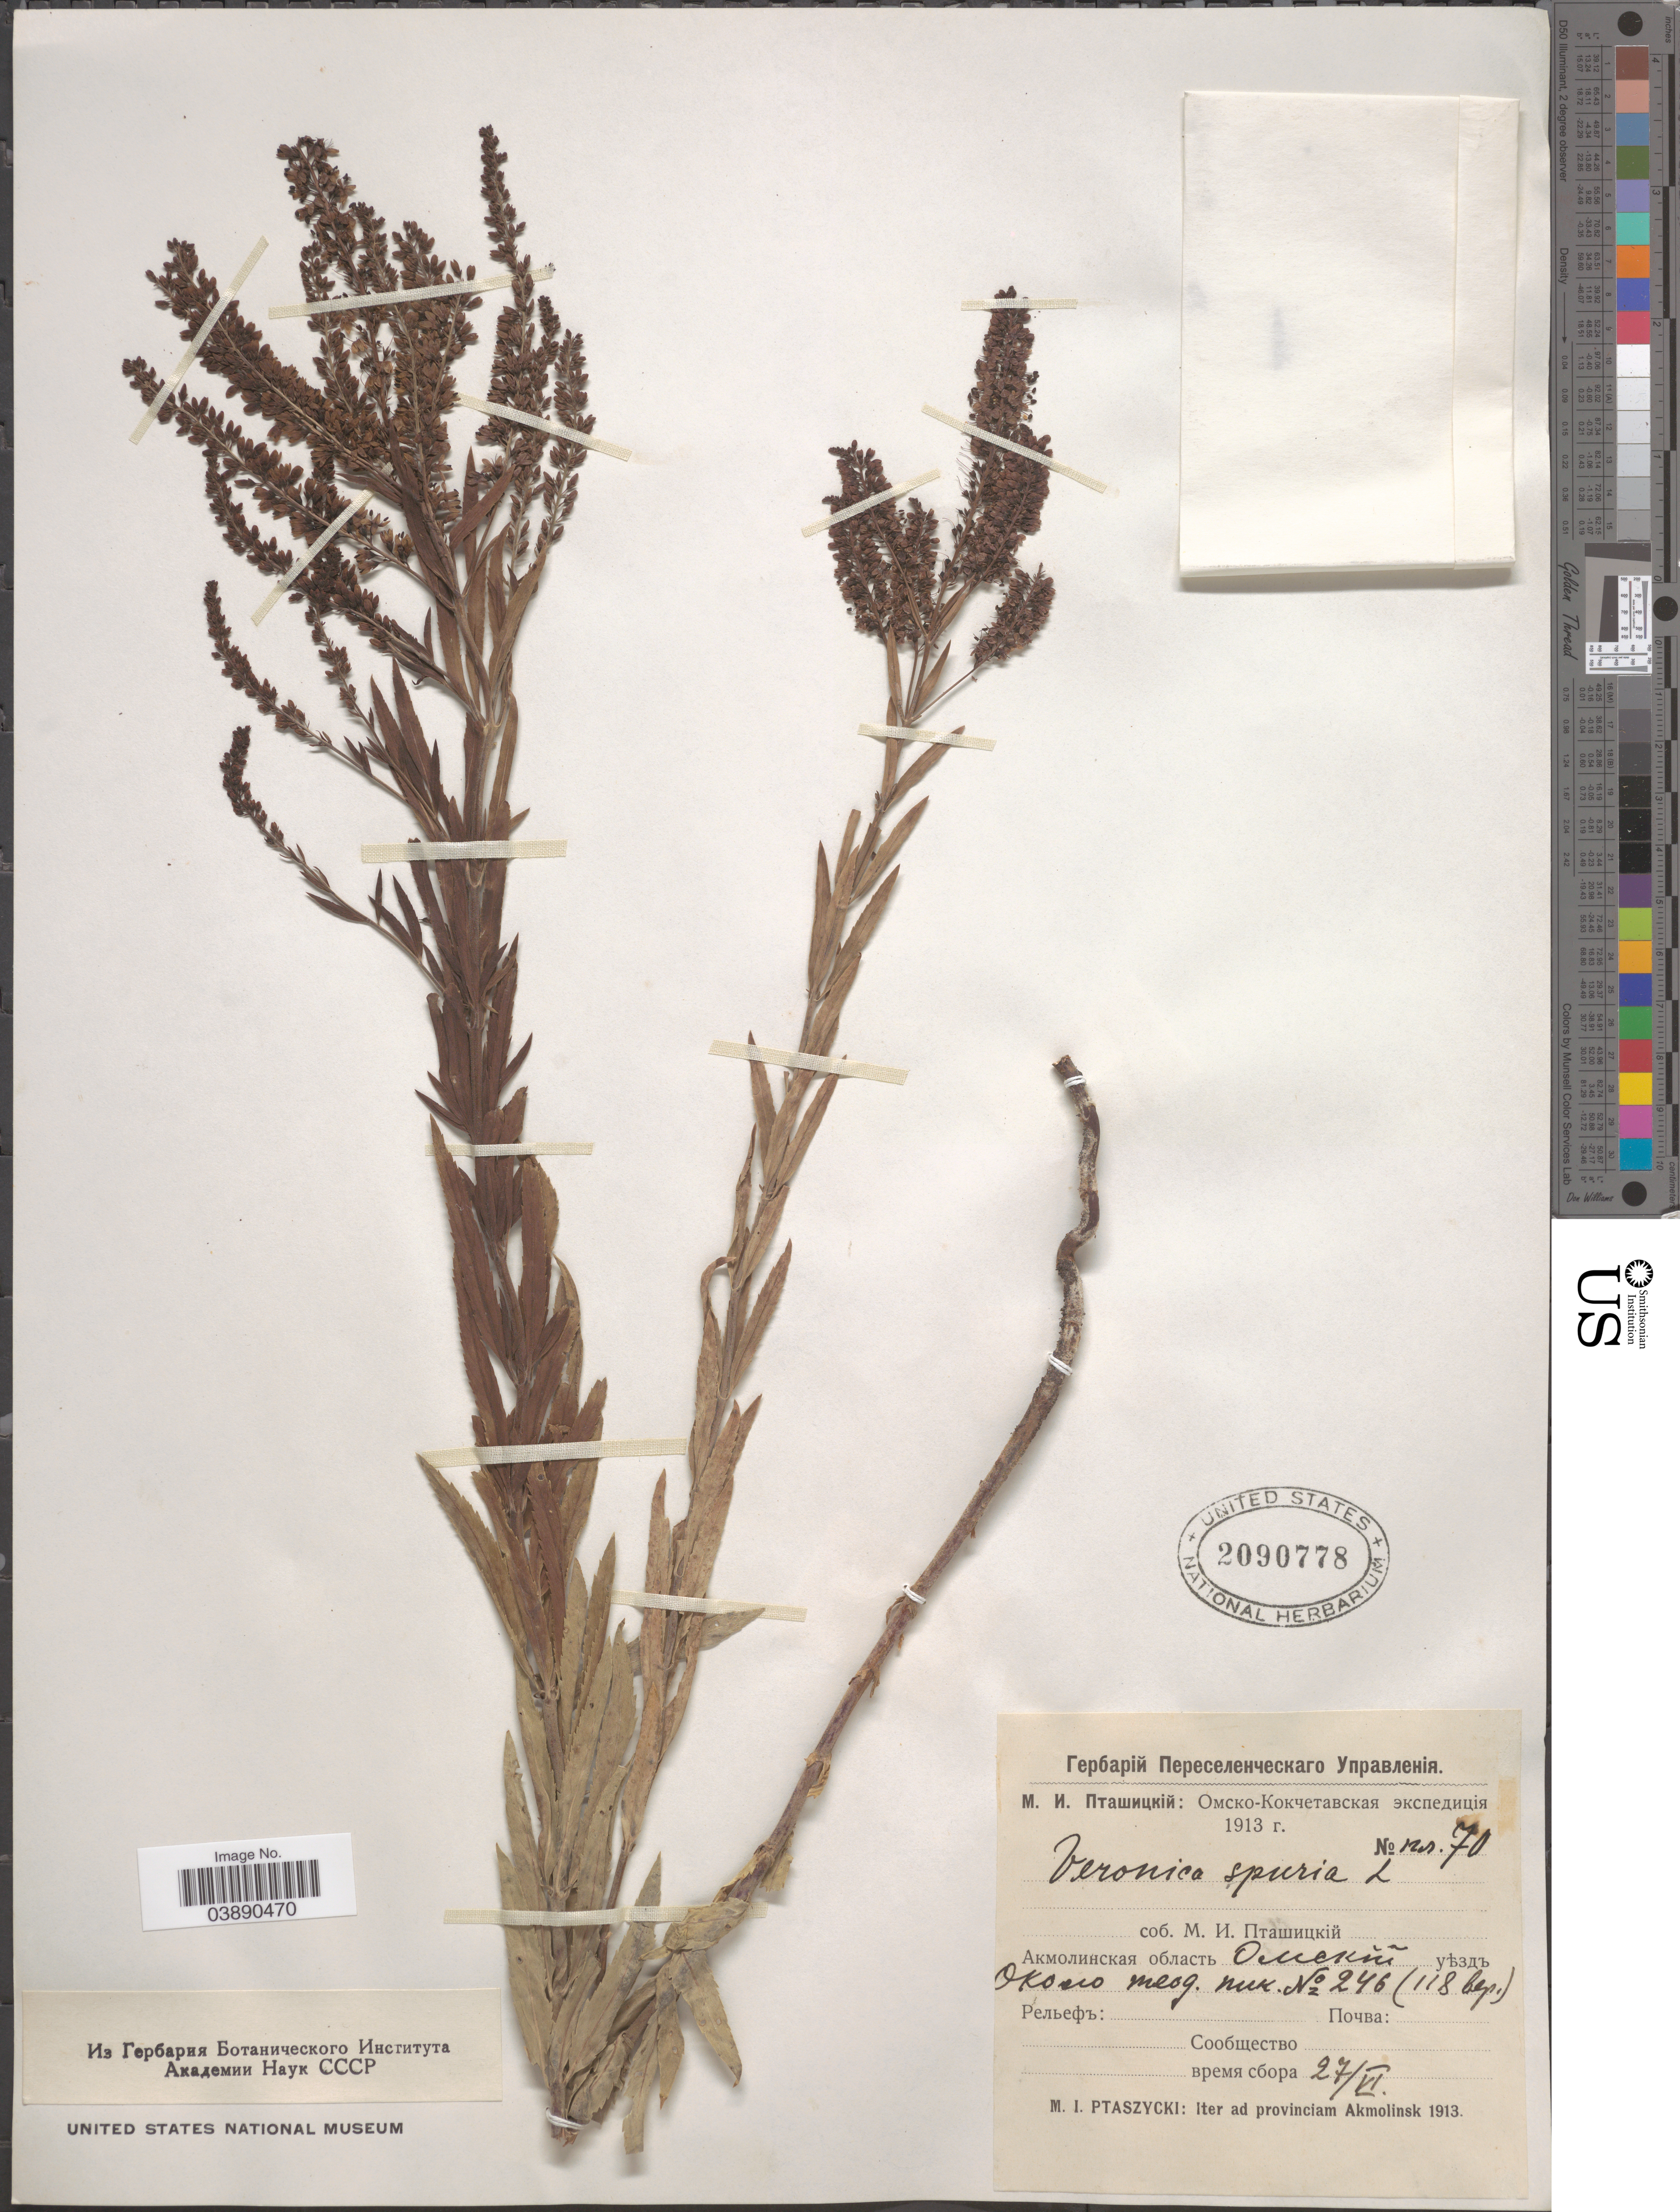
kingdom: Plantae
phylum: Tracheophyta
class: Magnoliopsida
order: Lamiales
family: Plantaginaceae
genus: Veronica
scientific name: Veronica spuria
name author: L.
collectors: M. Ptaszycki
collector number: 70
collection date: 1913-06-27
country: Russian Federation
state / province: Omsk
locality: Mountain Peak # 246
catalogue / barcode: US 2090778